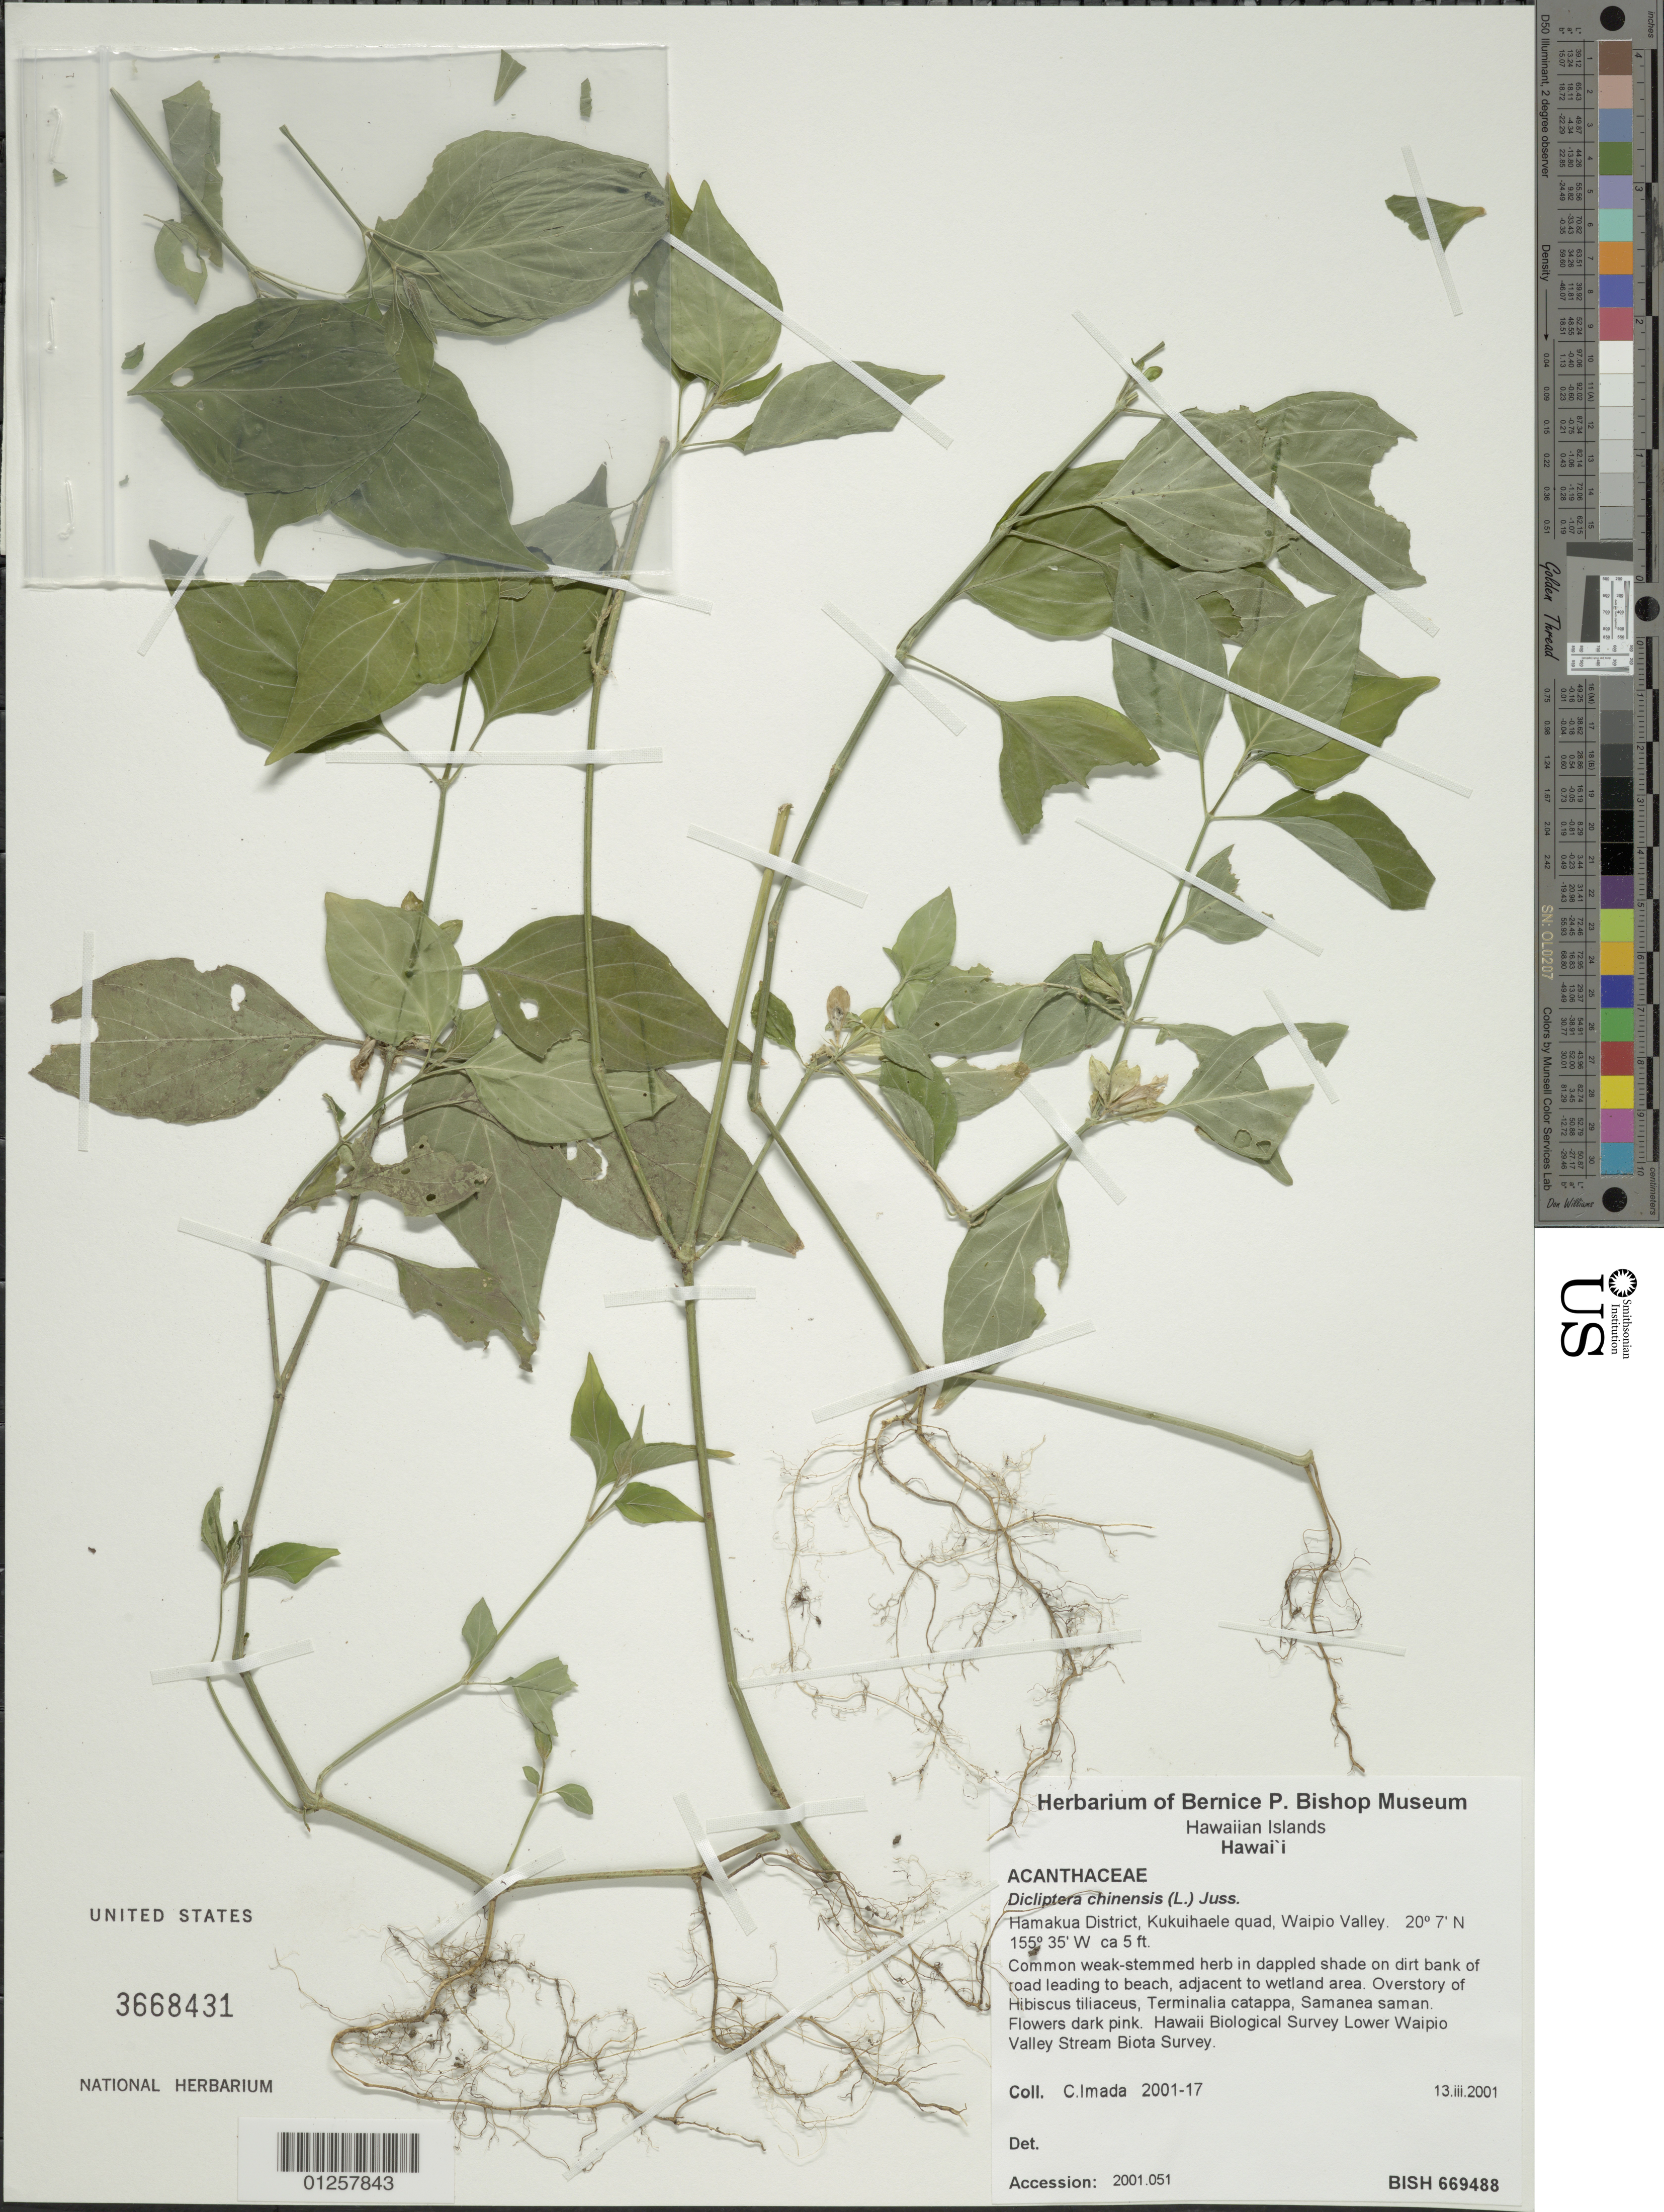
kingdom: Plantae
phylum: Tracheophyta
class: Magnoliopsida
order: Lamiales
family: Acanthaceae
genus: Dicliptera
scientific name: Dicliptera chinensis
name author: (L.) Juss.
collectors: C. Imada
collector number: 2001-17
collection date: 2001-03-13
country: United States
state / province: Hawaii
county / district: Hawaii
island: Hawaii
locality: Hamakua District, Kukuihaele quad, Waipio Valley. Hawaii Biological Survey Lower Waipio Valley Stream Biota Survey.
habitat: In dappled shade on dirt bank of road leading to beach, adjacent to wetland area.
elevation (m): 2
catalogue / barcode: US 3668431